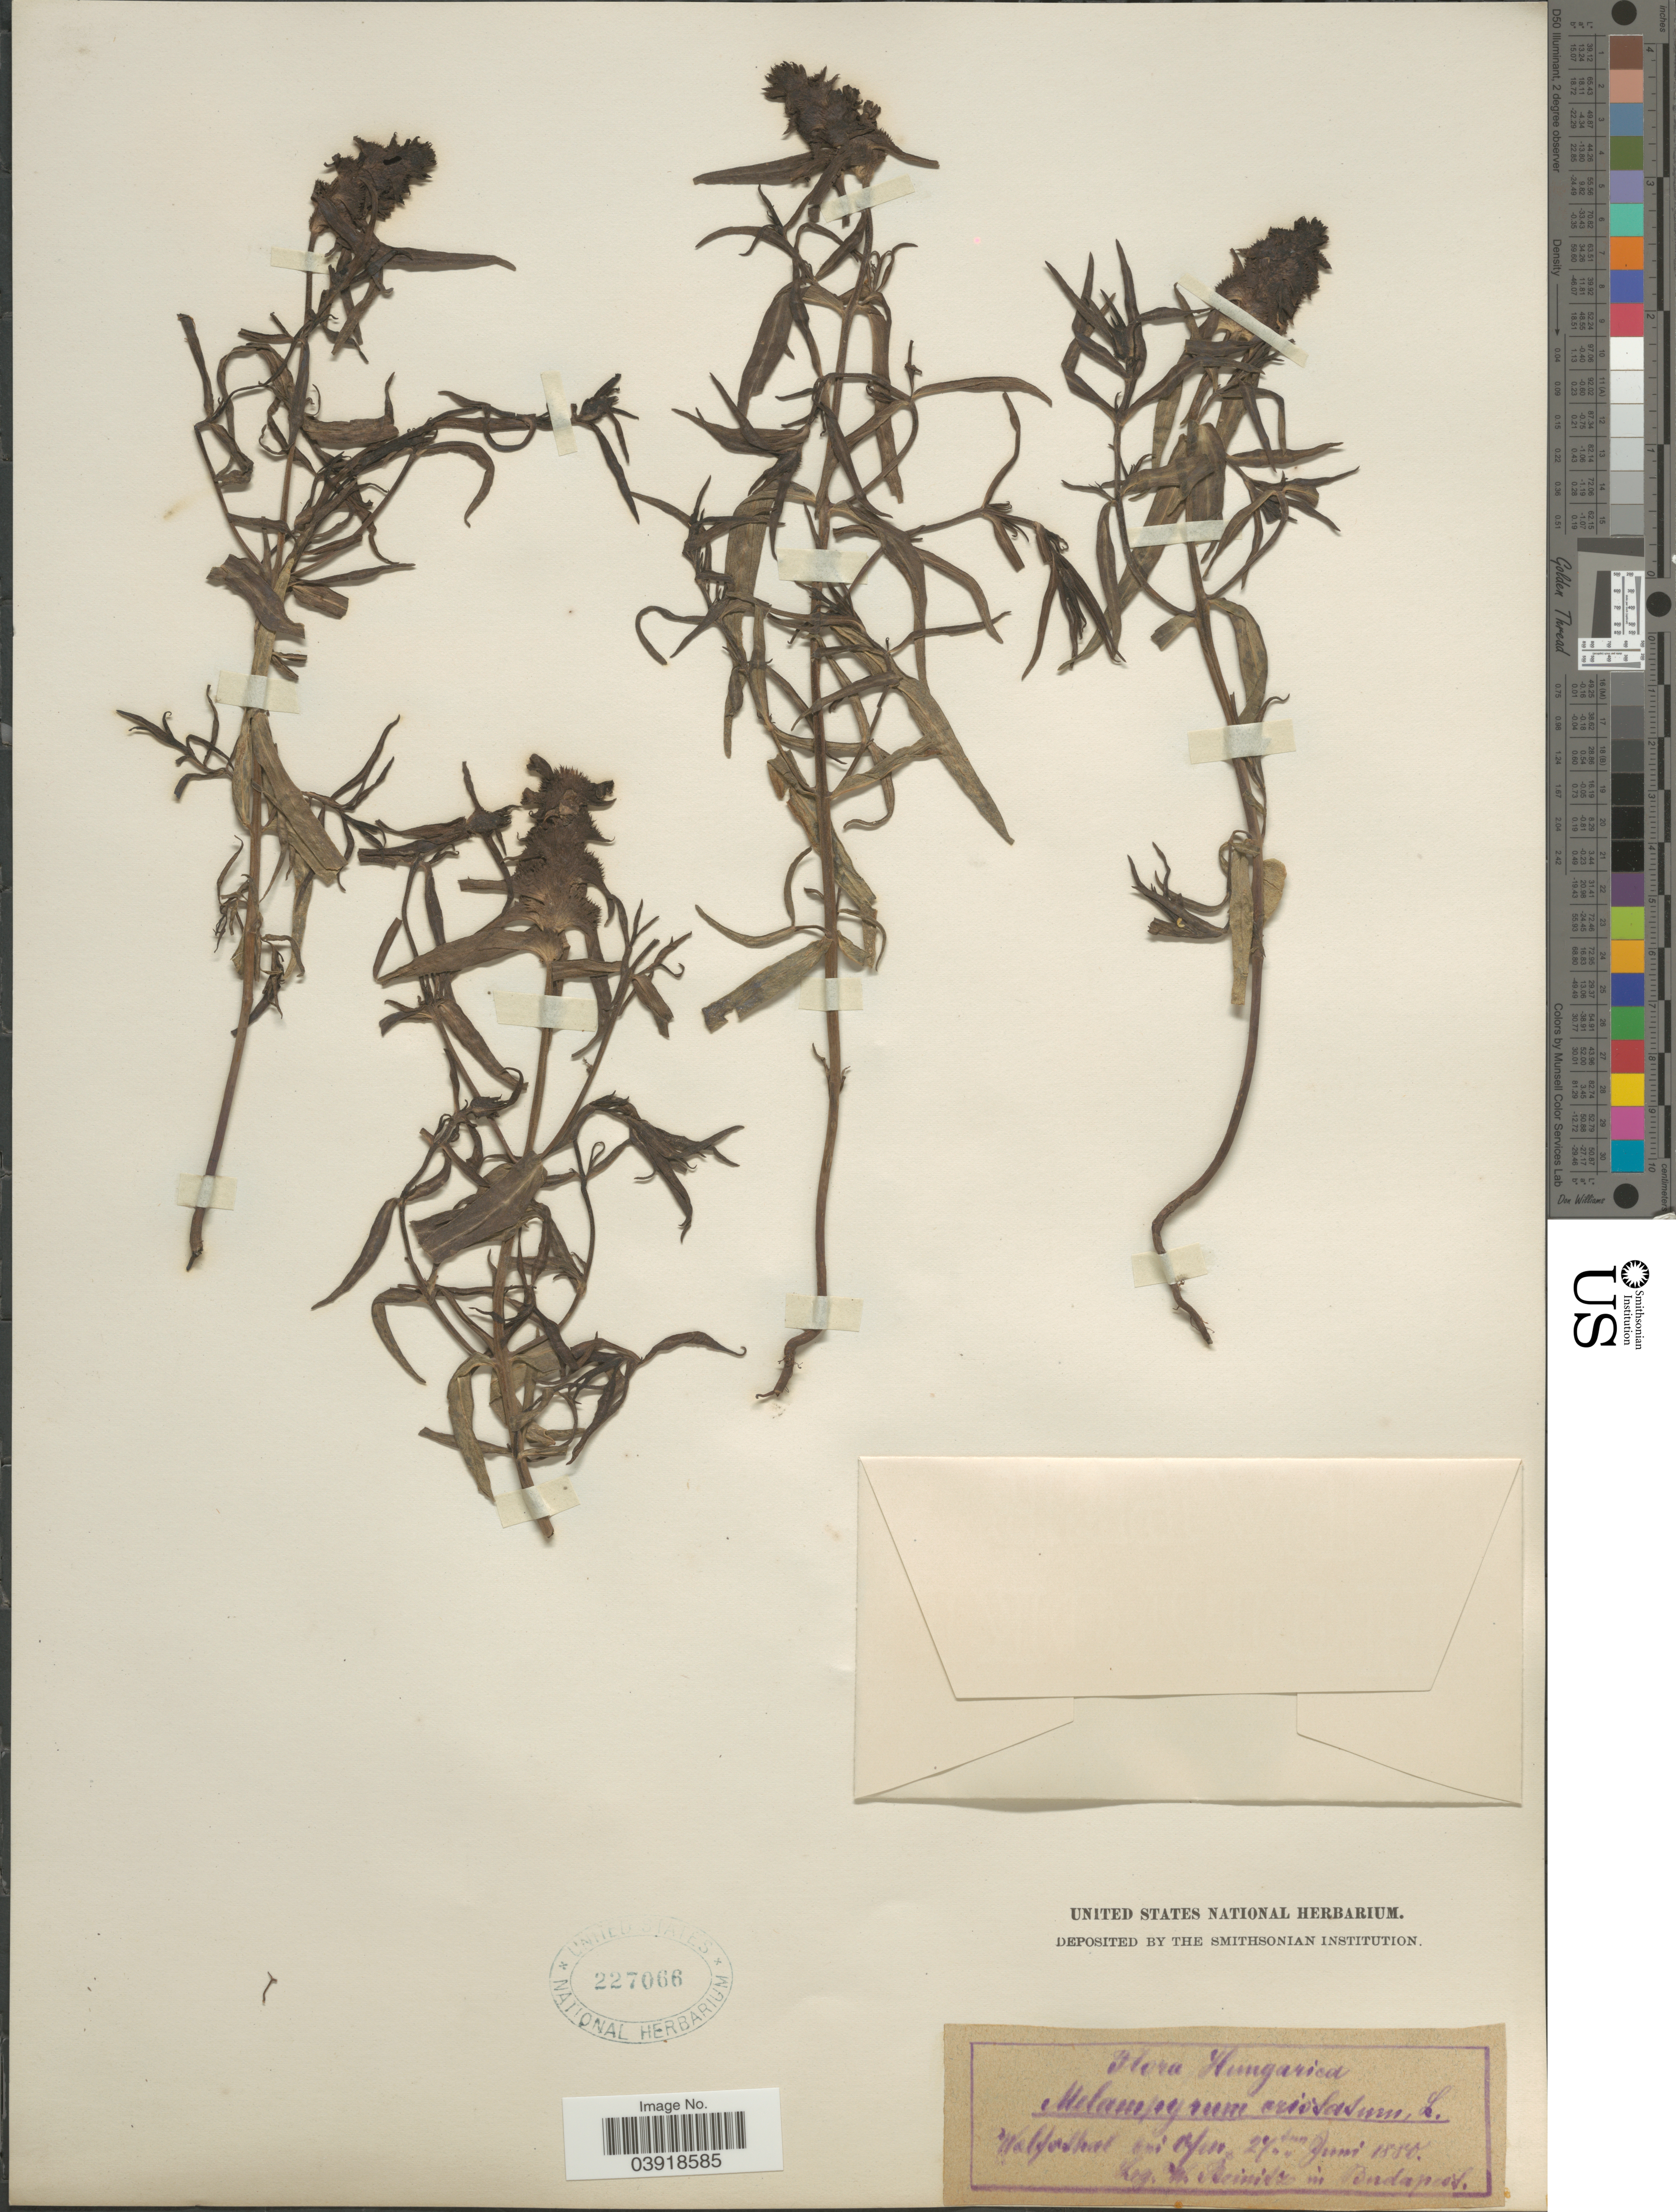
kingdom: Plantae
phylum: Tracheophyta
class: Magnoliopsida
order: Lamiales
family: Orobanchaceae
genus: Melampyrum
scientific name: Melampyrum cristatum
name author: Hablitz ex Steud.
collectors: W. Reinitz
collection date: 1880-06-27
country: Hungary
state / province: Budapest, Capital District of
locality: Walfordhal [interpreted] bei Ofen in Budapest.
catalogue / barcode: US 227066